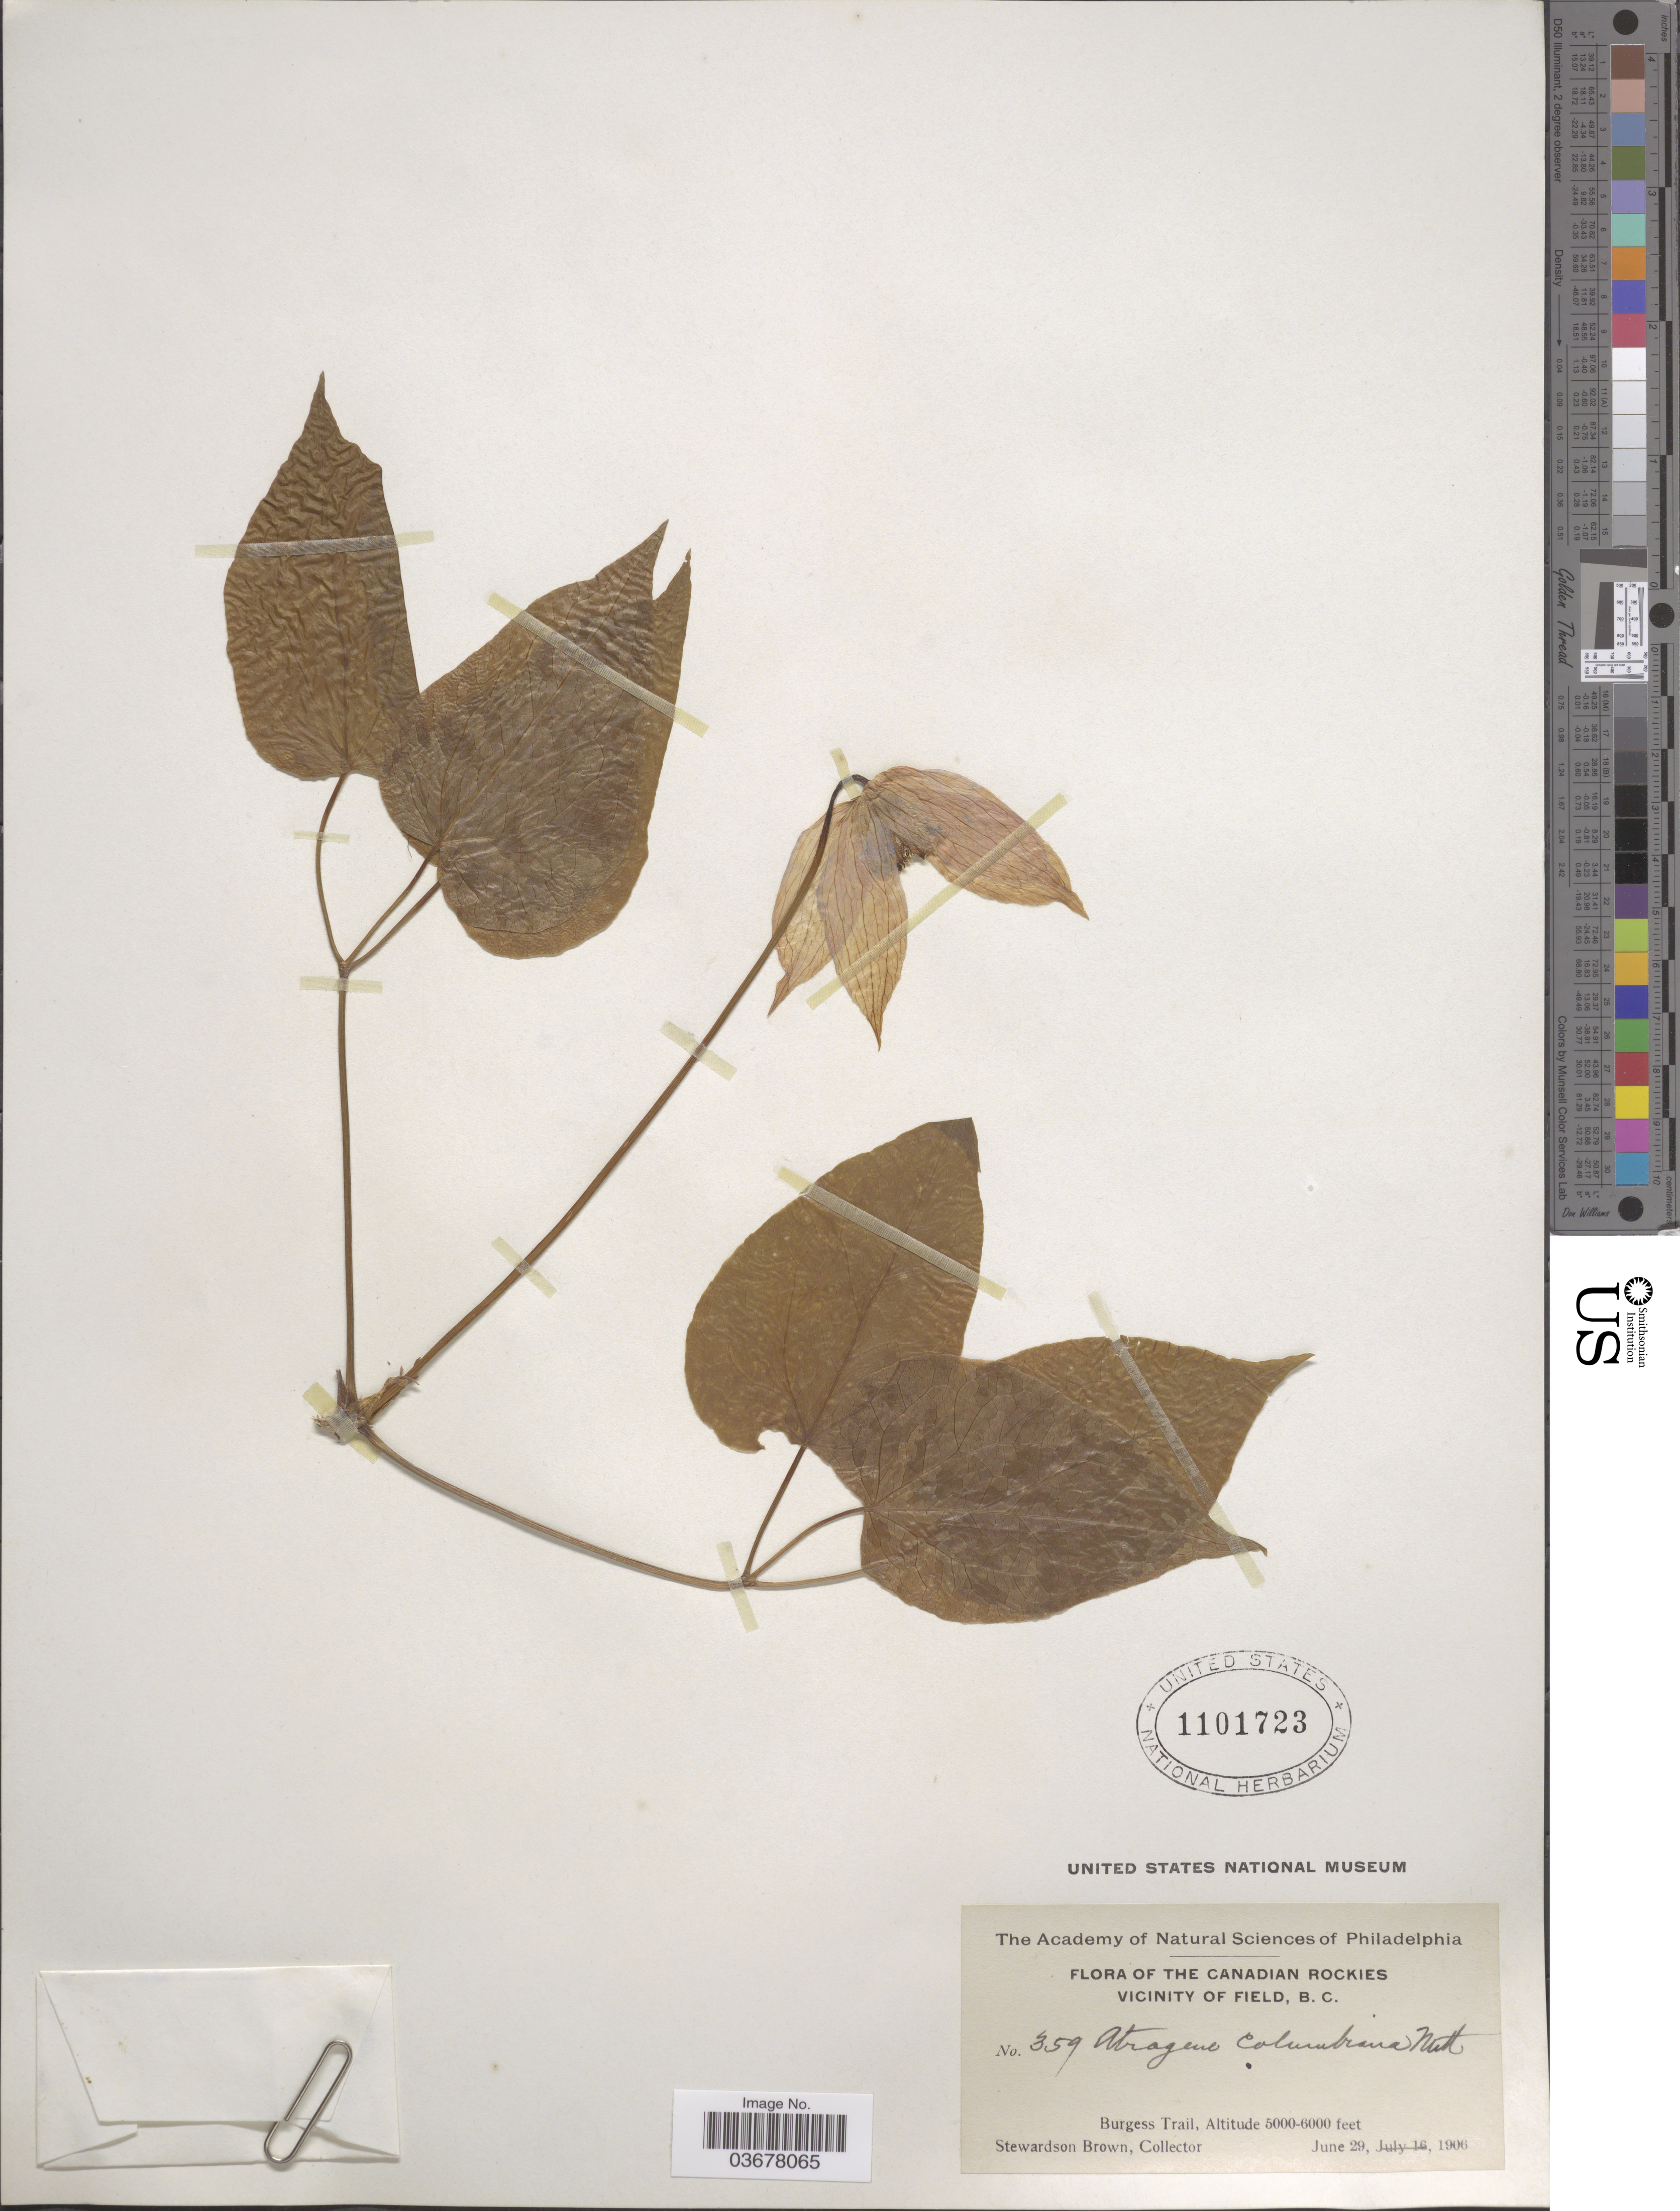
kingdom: Plantae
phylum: Tracheophyta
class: Magnoliopsida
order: Ranunculales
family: Ranunculaceae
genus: Clematis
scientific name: Clematis occidentalis var. grosseserrata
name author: (Rydb.) J.S. Pringle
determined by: Strong, M. T., (US), Smithsonian Institution - National Museum of Natural History (UNITED STATES)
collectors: S. Brown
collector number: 359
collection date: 1906-06-29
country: Canada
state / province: British Columbia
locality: The Canadian Rockies. Vicinity of Fields. Burgess Trail.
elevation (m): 1524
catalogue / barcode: US 1101723